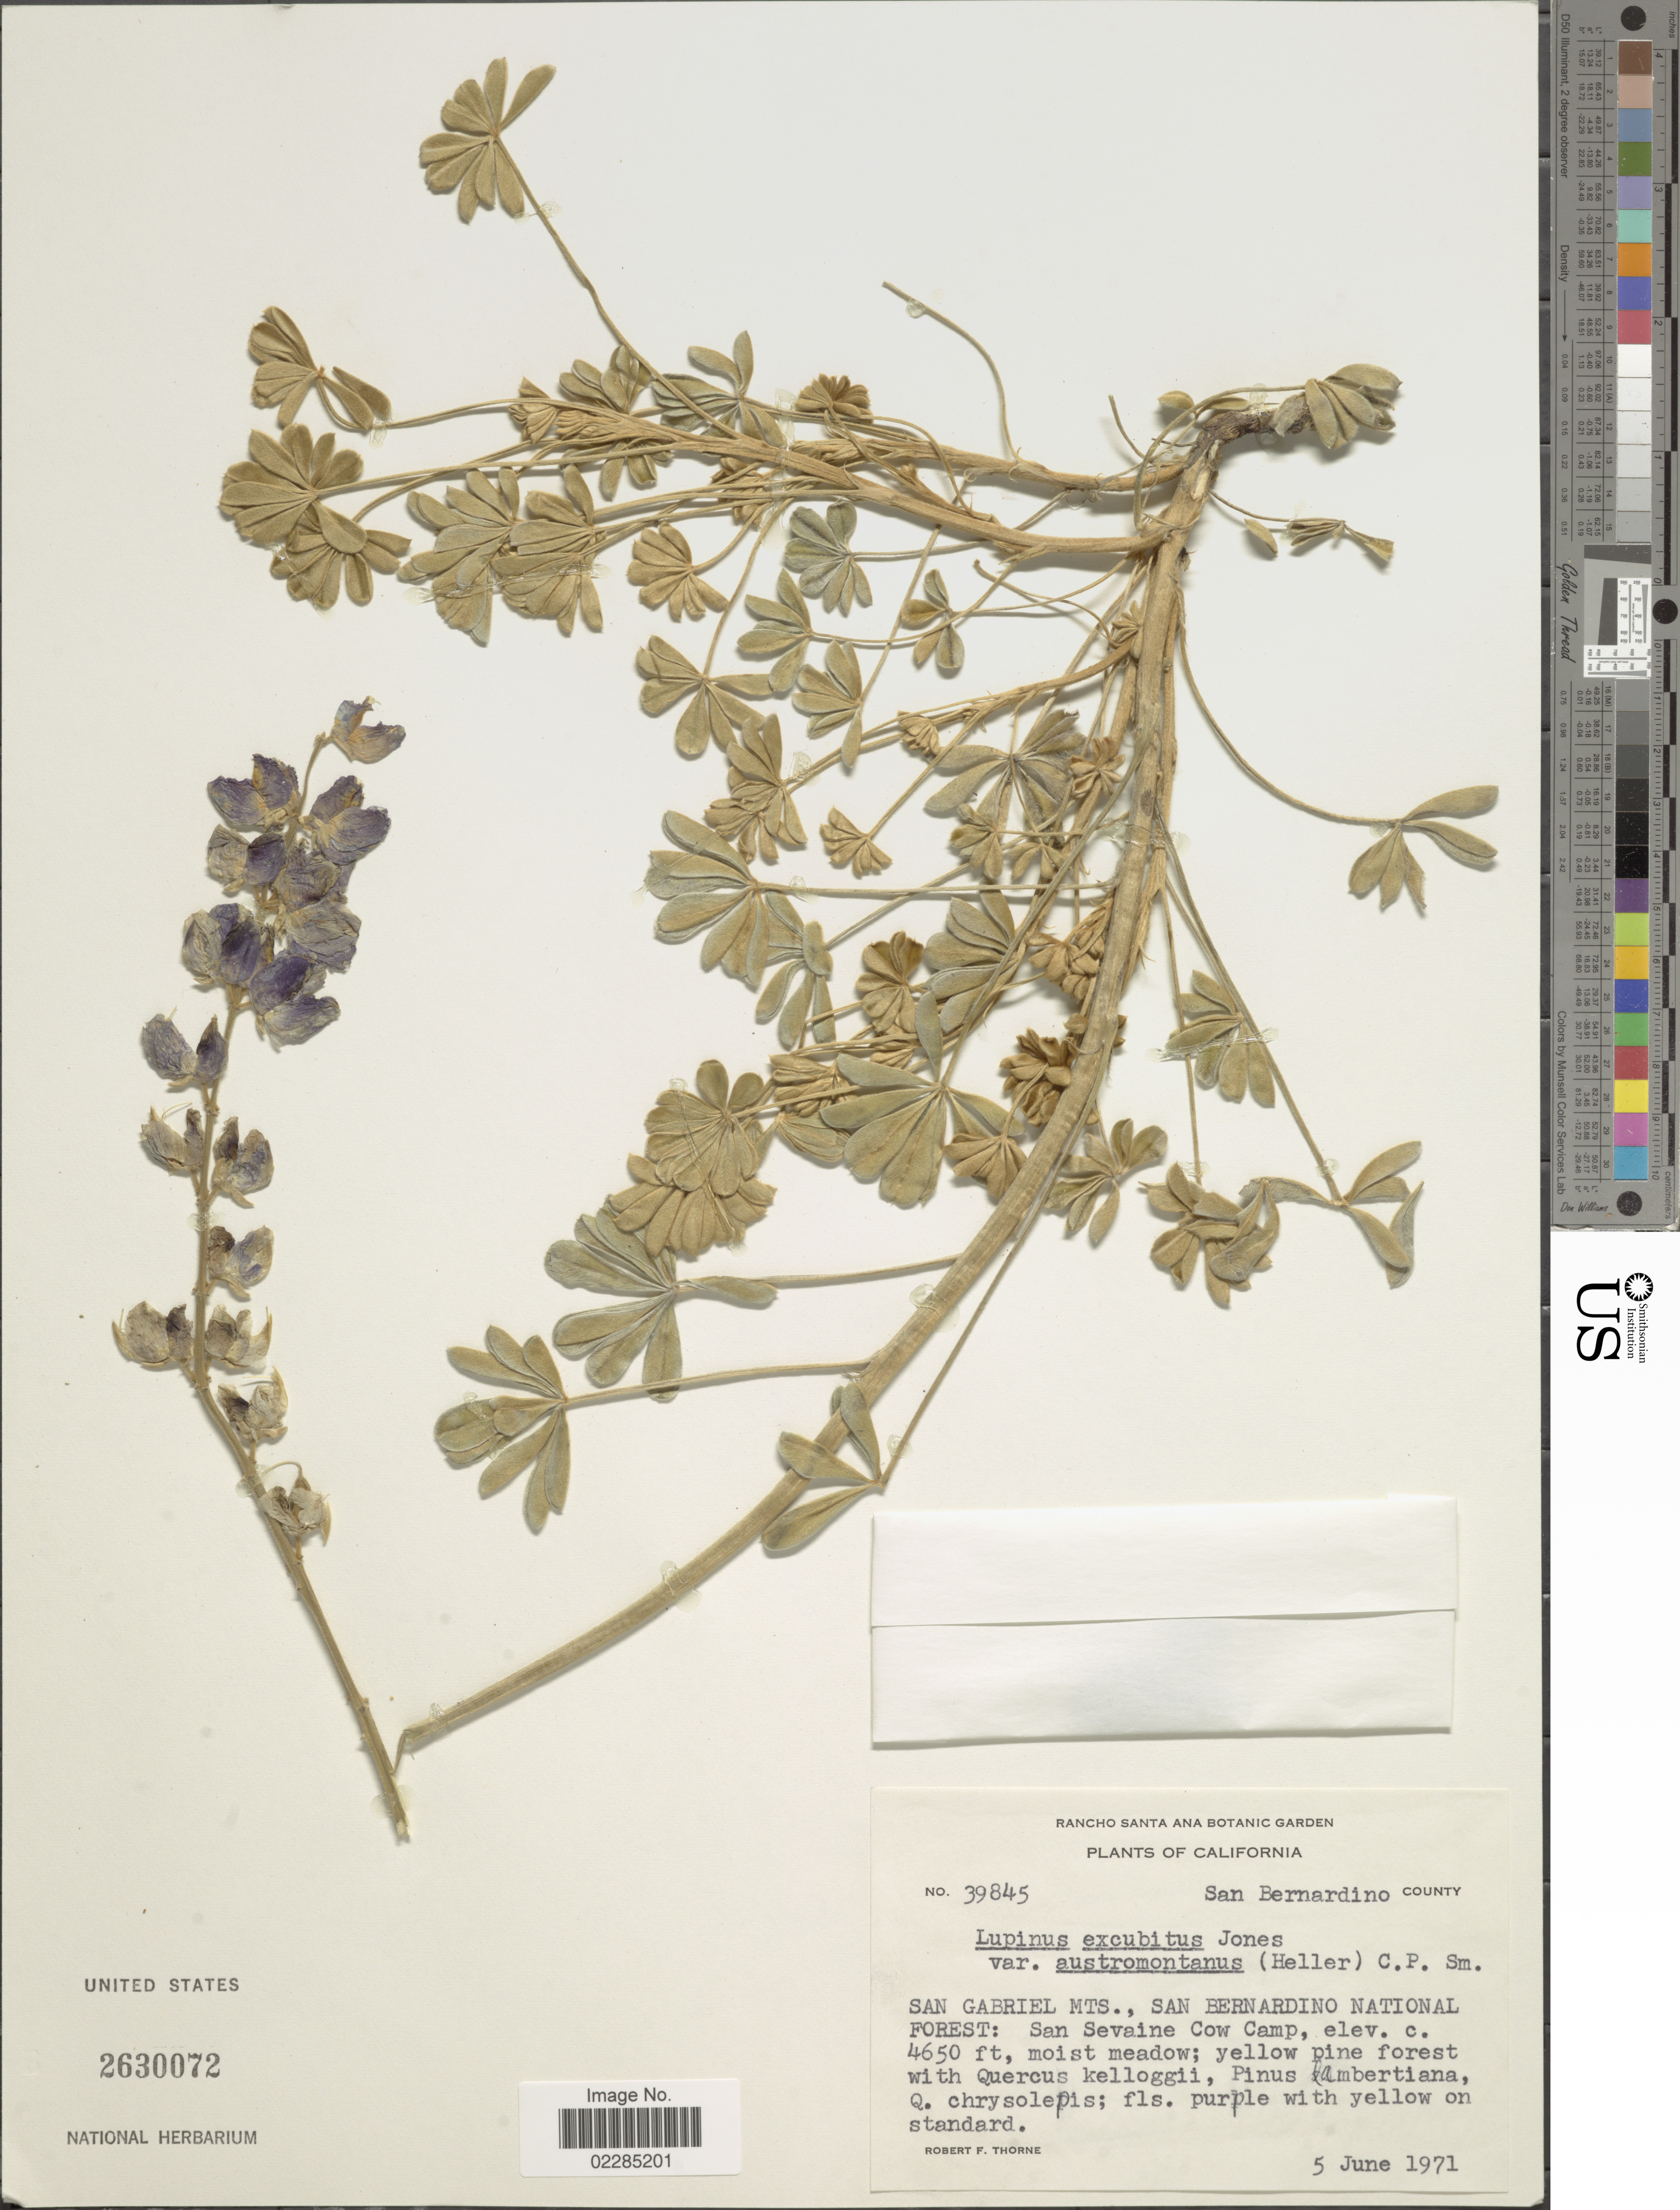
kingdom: Plantae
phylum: Tracheophyta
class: Magnoliopsida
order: Fabales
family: Fabaceae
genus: Lupinus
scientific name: Lupinus excubitus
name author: M.E. Jones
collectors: R. F. Thorne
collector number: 39845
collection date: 1971-06-05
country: United States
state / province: California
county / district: San Bernardino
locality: San Bernardino County. San Gabriel Mts., San Bernardino National Forest: San Sevaine Cow Camp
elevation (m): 1417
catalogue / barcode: US 2630072